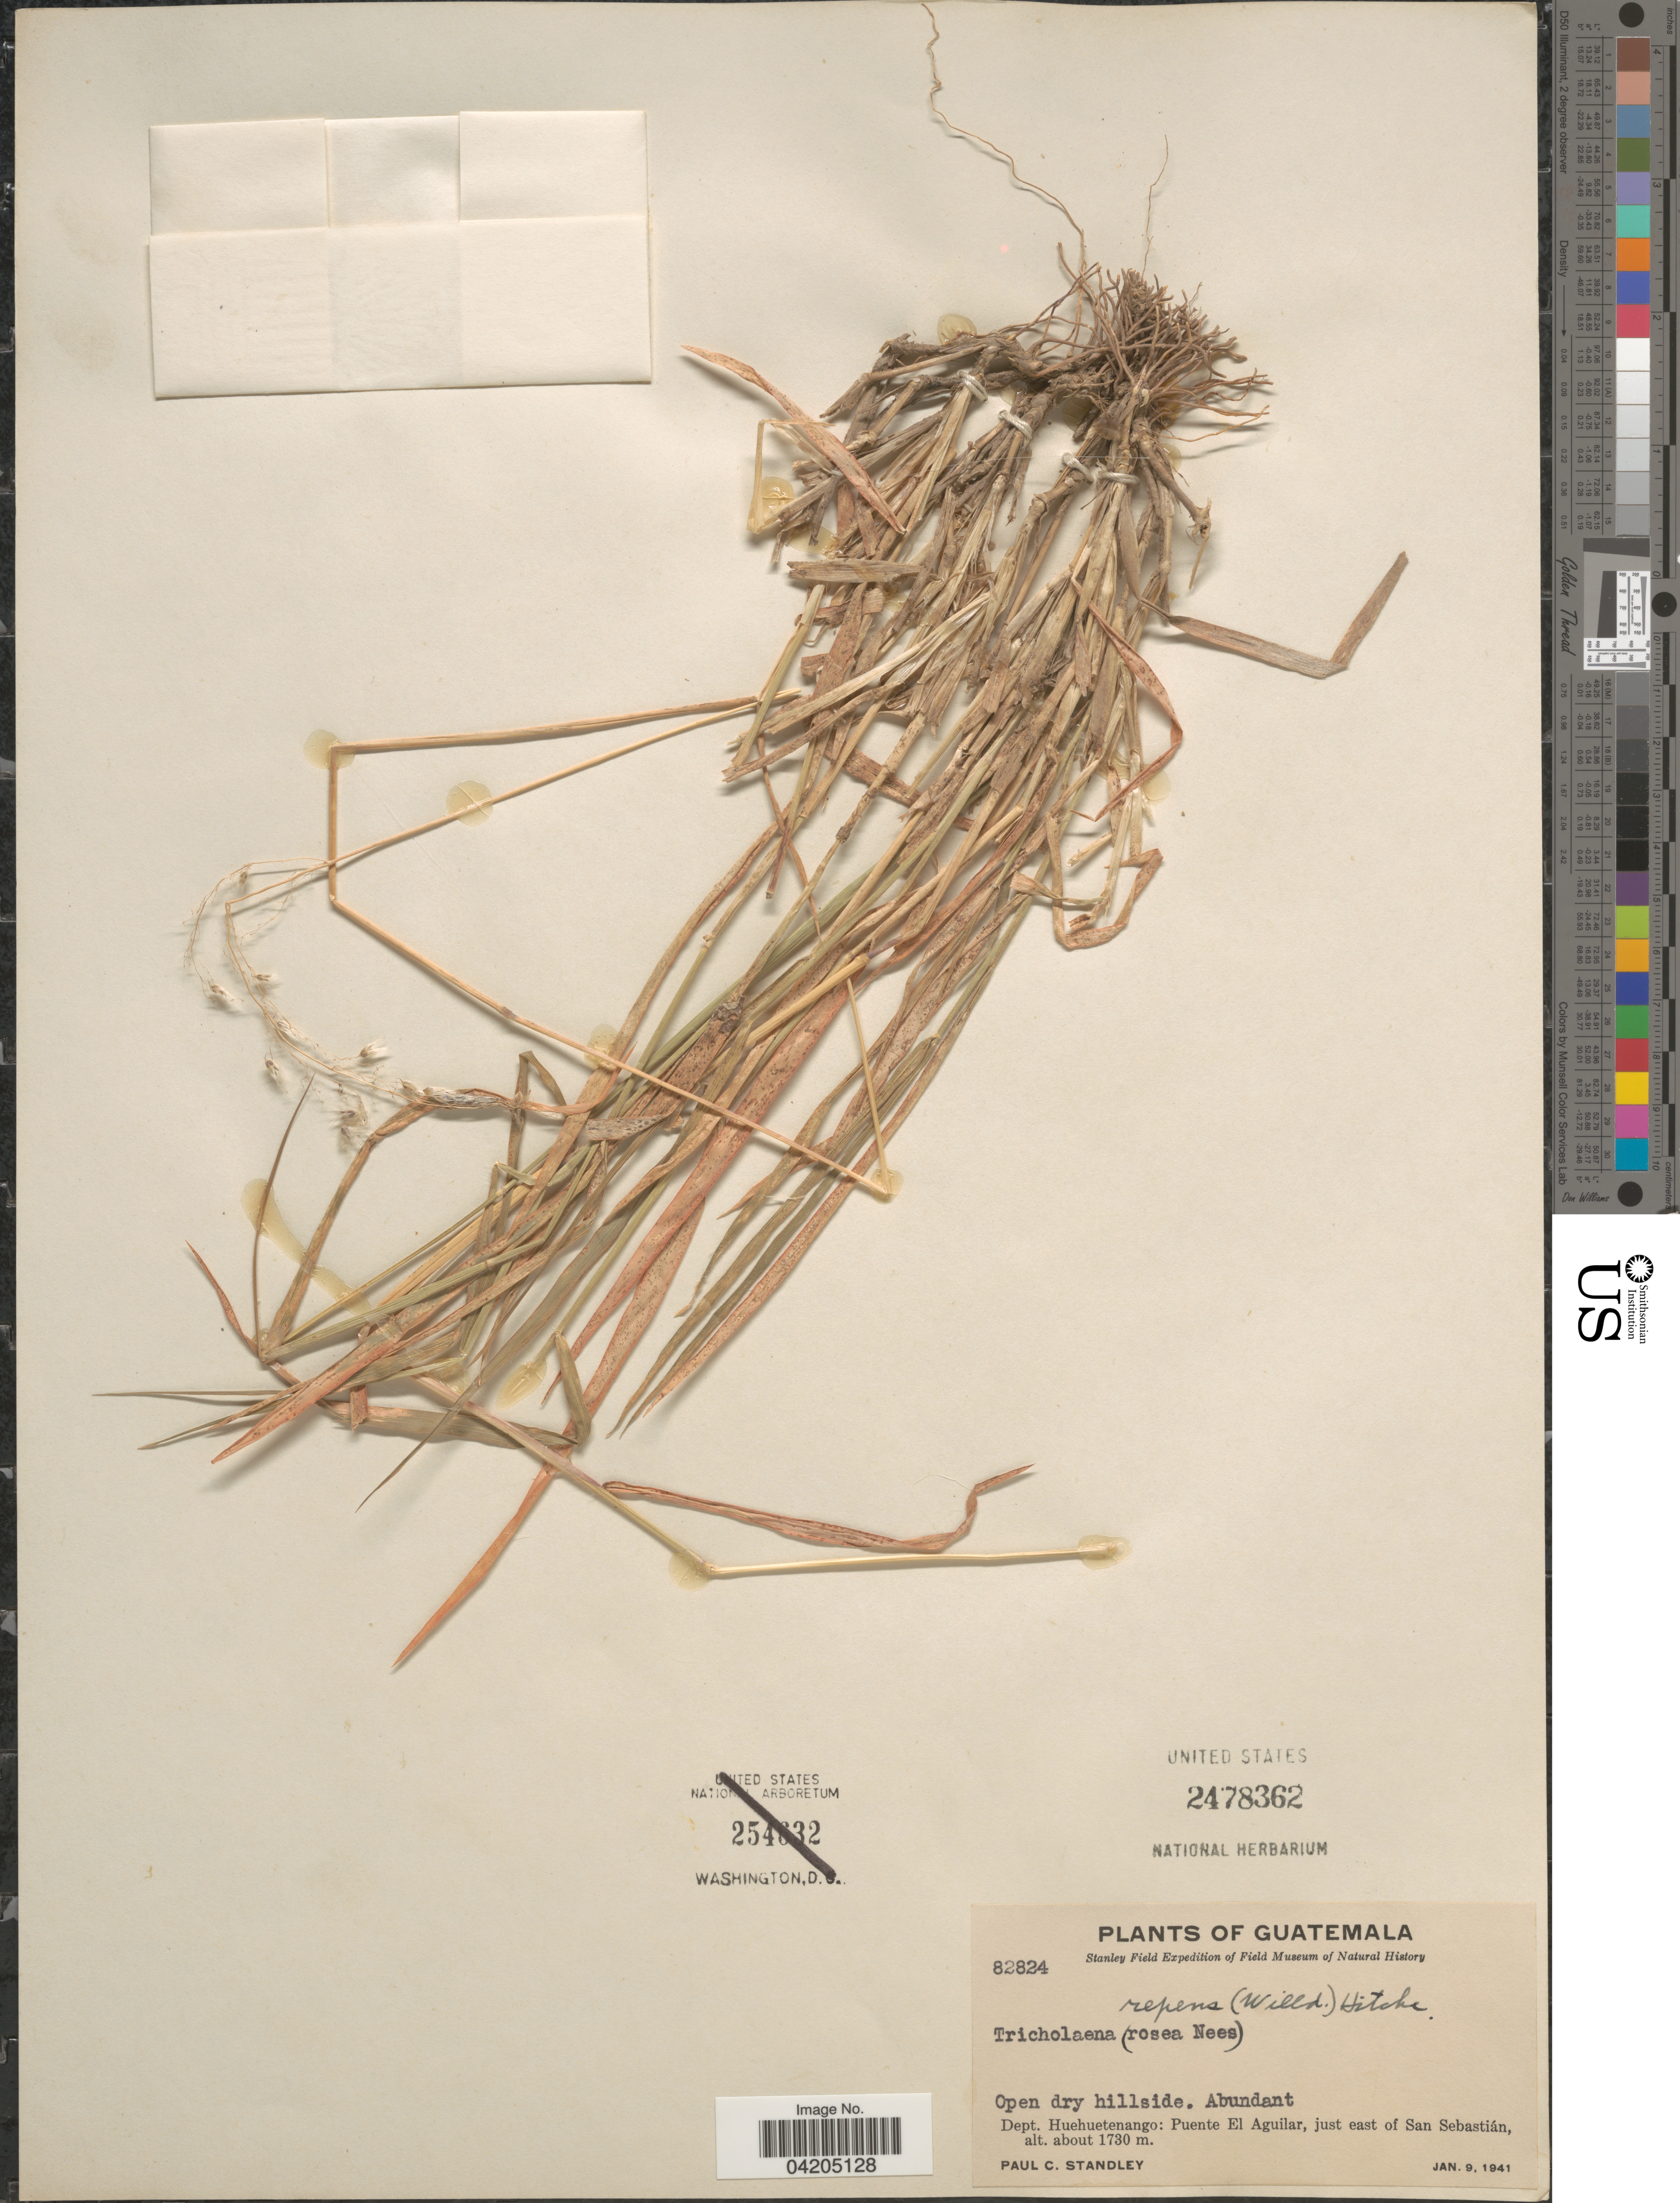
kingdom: Plantae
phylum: Tracheophyta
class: Liliopsida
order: Poales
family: Poaceae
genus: Melinis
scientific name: Melinis repens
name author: (Willd.) Zizka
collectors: P. C. Standley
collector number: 82824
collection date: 1941-01-09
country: Guatemala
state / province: Huehuetenango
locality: Stanley Field Expedition. Dept. Huehuetenango: Puente El Aguilar, just east of San Sebastián.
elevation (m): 1730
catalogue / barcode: US 2478362